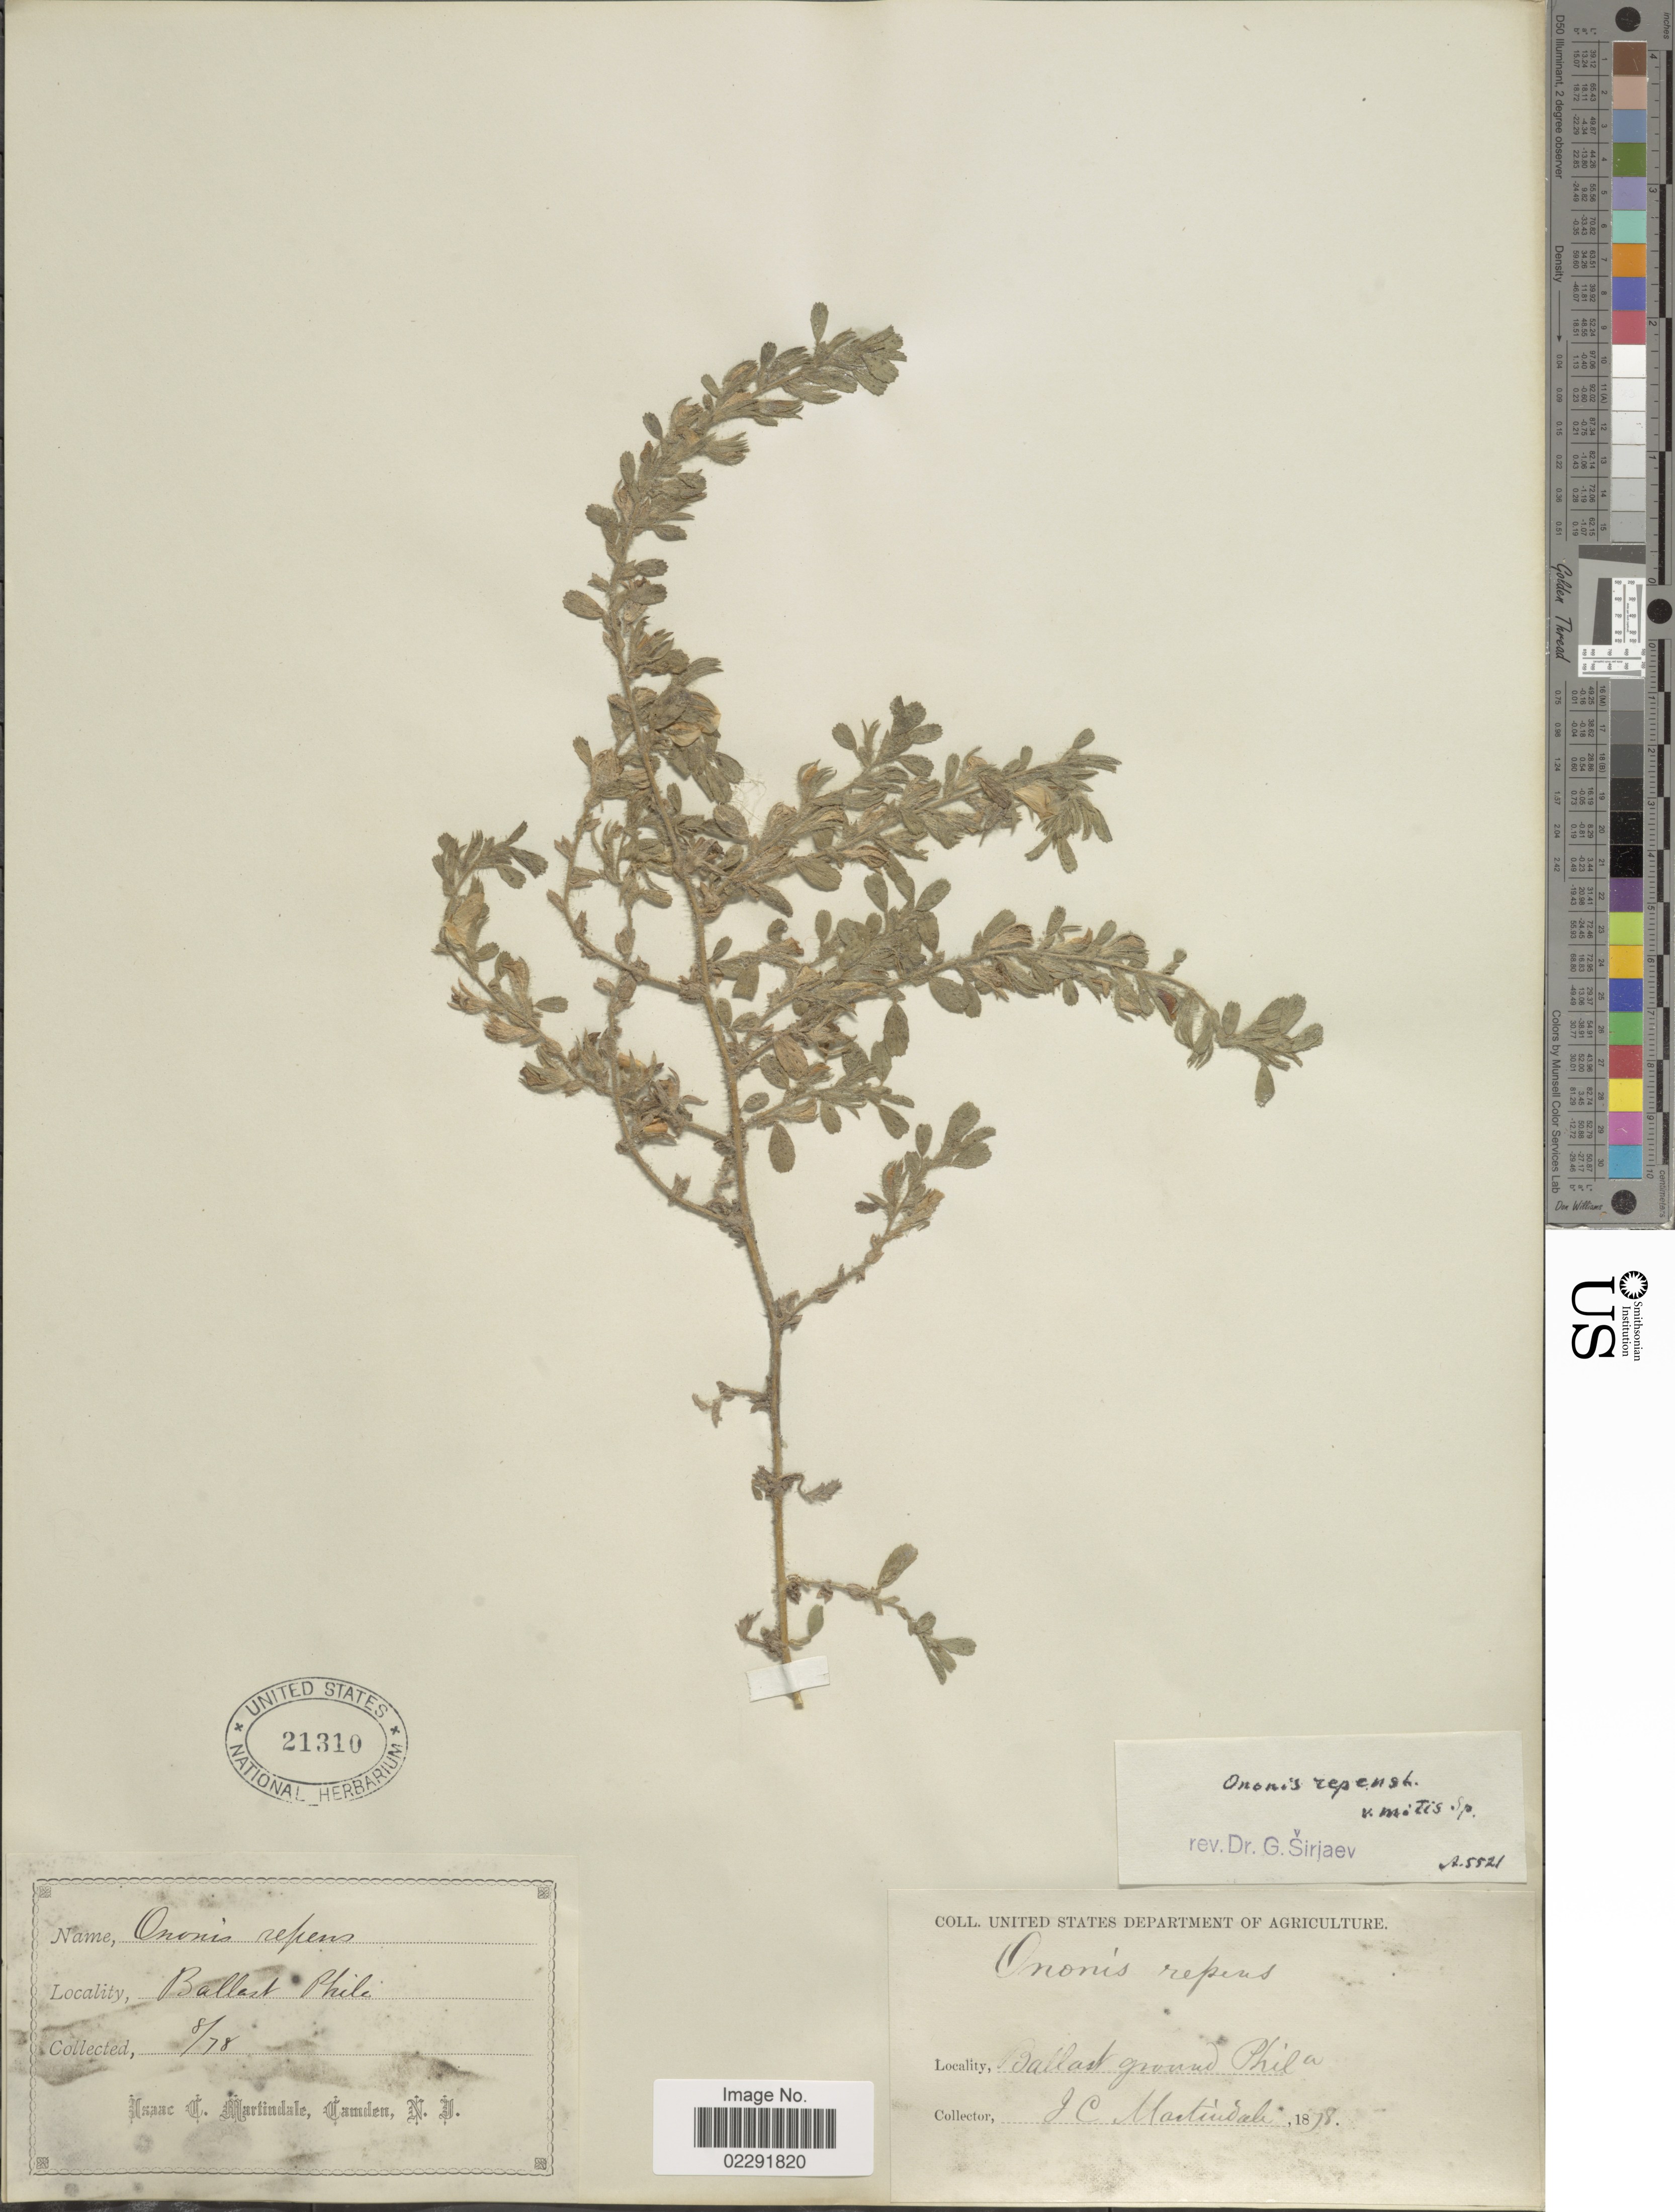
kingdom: Plantae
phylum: Tracheophyta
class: Magnoliopsida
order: Fabales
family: Fabaceae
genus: Ononis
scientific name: Ononis repens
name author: L.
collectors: J. Martindale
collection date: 1878-08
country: United States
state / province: Pennsylvania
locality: Phila, Ballast Phili.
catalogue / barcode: US 21310